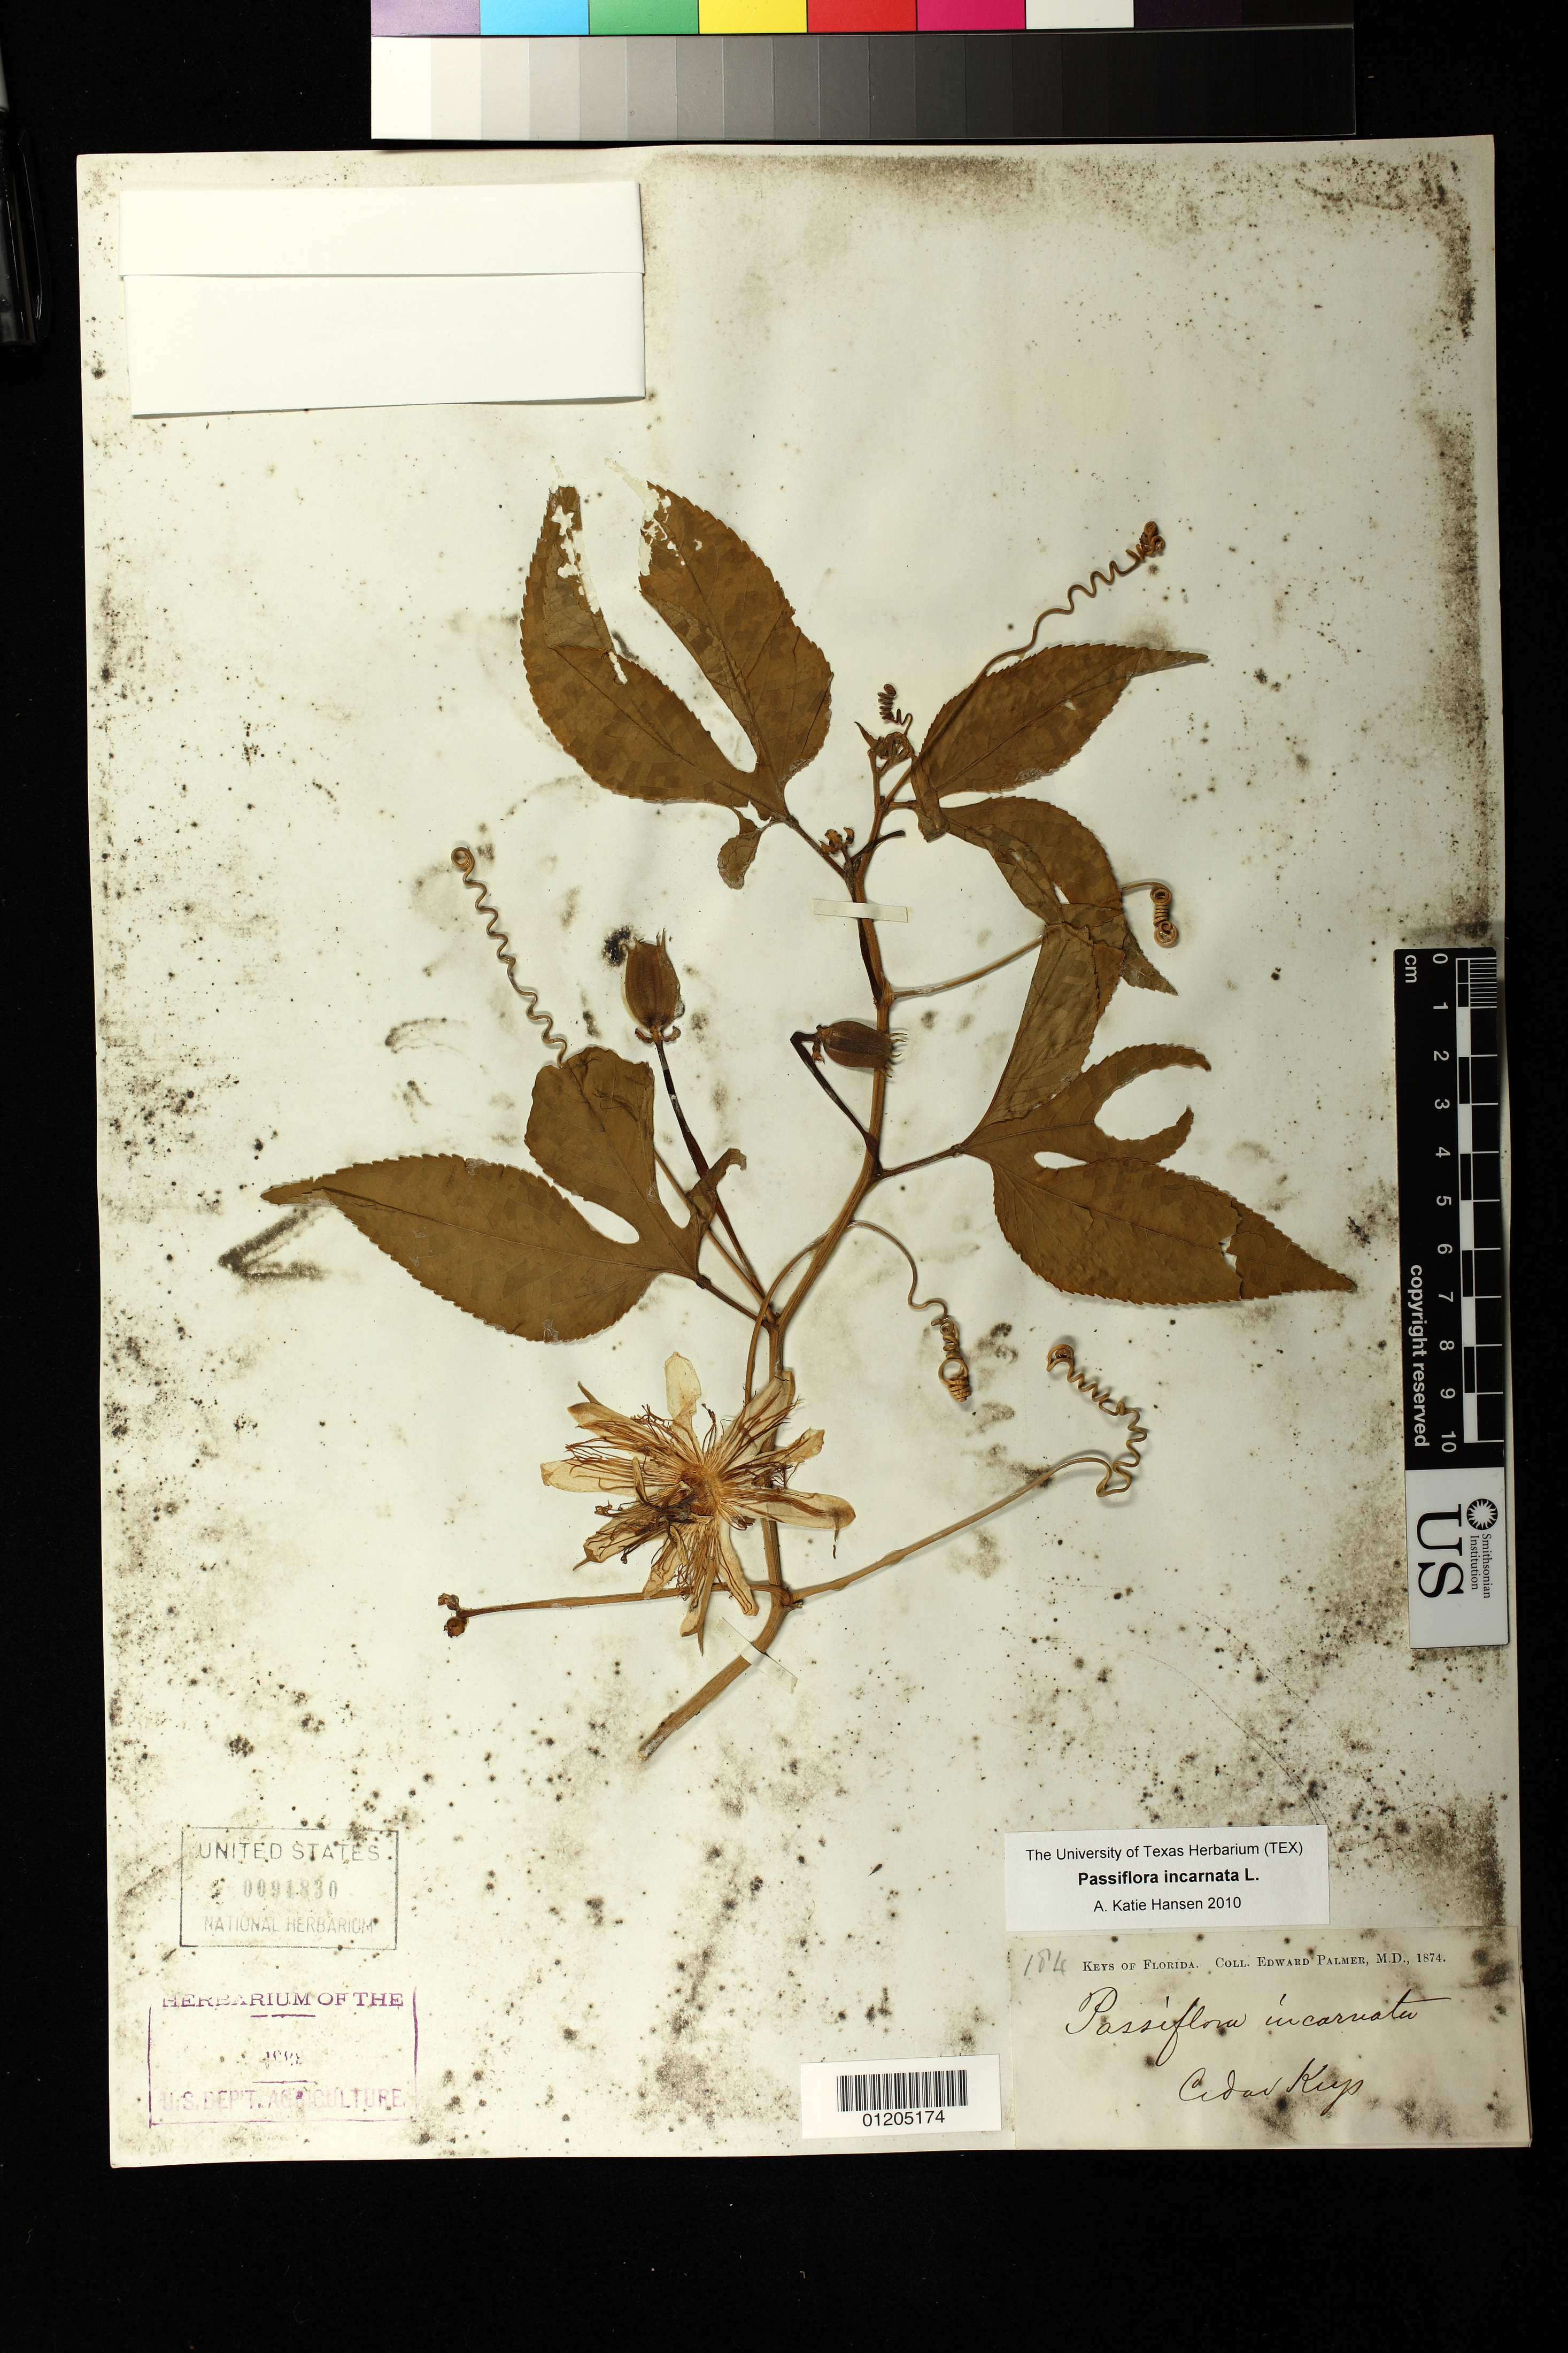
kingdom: Plantae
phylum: Tracheophyta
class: Magnoliopsida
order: Malpighiales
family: Passifloraceae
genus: Passiflora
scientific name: Passiflora incarnata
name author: L.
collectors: E. Palmer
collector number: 184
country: United States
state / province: Florida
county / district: Levy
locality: Cedar Keys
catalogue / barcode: US 91830